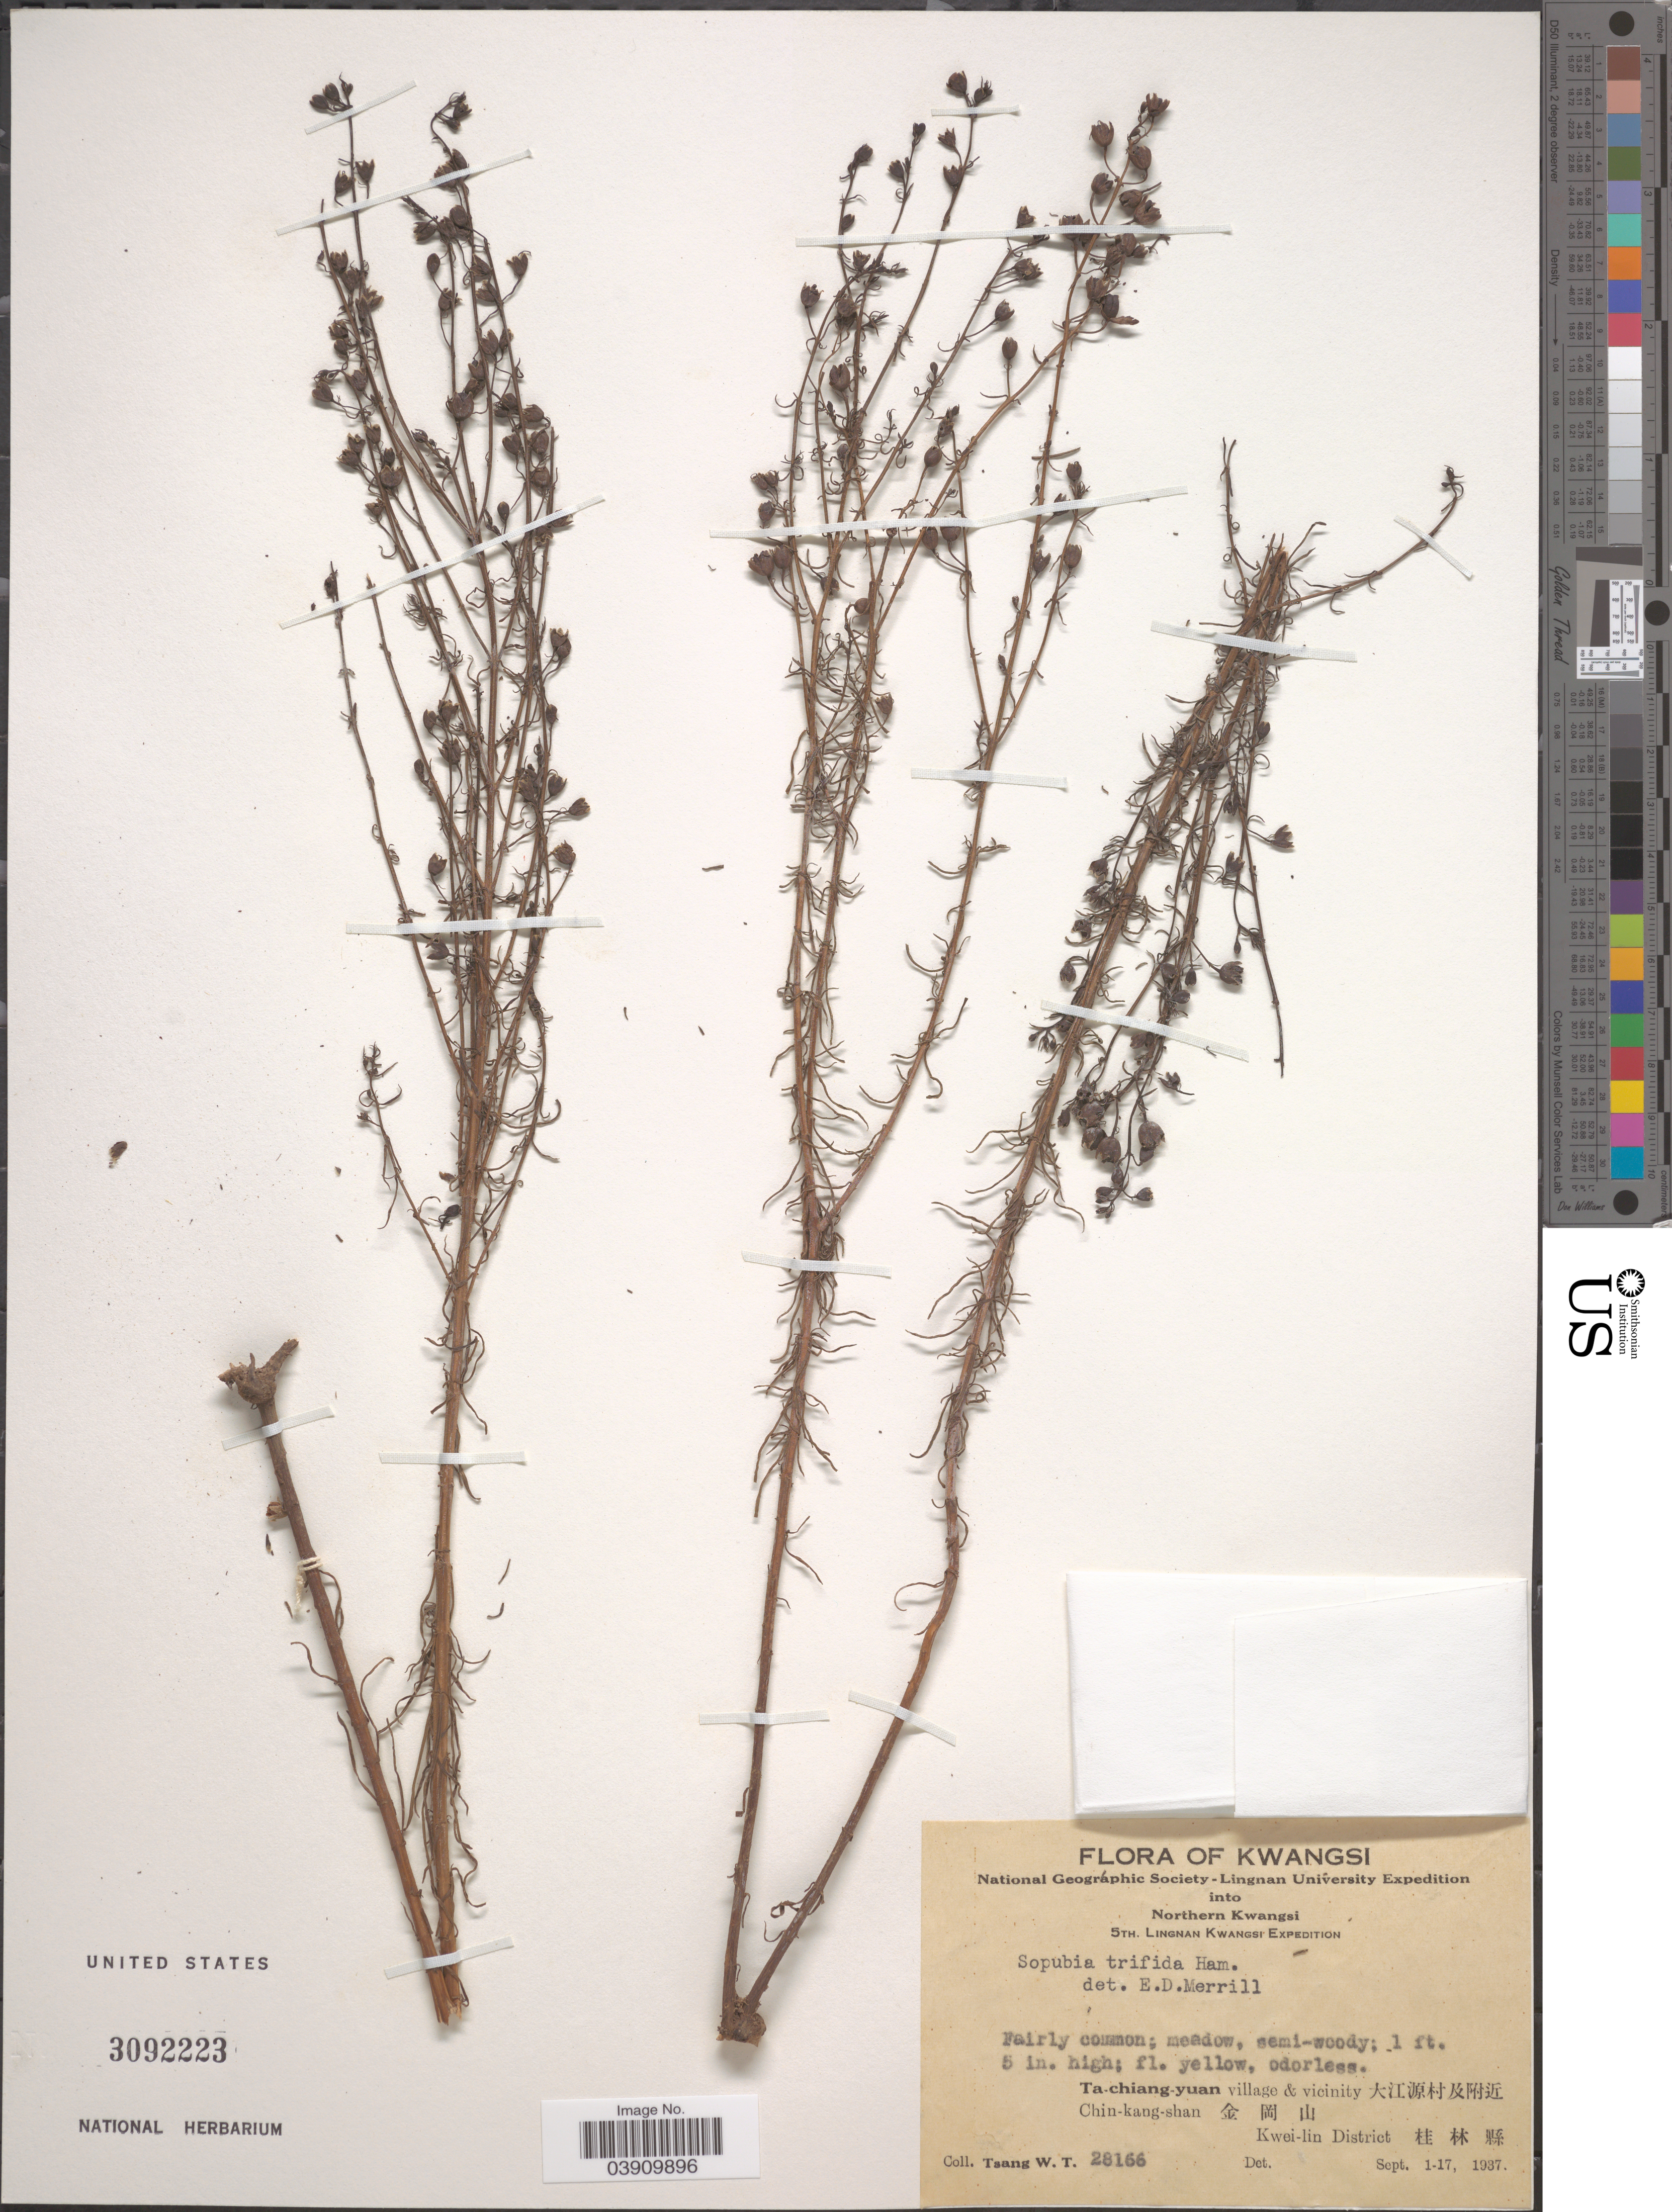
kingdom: Plantae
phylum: Tracheophyta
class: Magnoliopsida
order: Lamiales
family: Orobanchaceae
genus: Sopubia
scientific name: Sopubia trifida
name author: Buch.-Ham. ex D. Don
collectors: W. T. Tsang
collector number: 28166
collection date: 1937-09-01/1937-09-17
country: China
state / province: Guangxi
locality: Kwangsi. Northern Kwangsi. Ta-chiang-yuan village & vicinity. X. Chin-kang-shan. X. Kwei-lin District. X.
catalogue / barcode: US 3092223